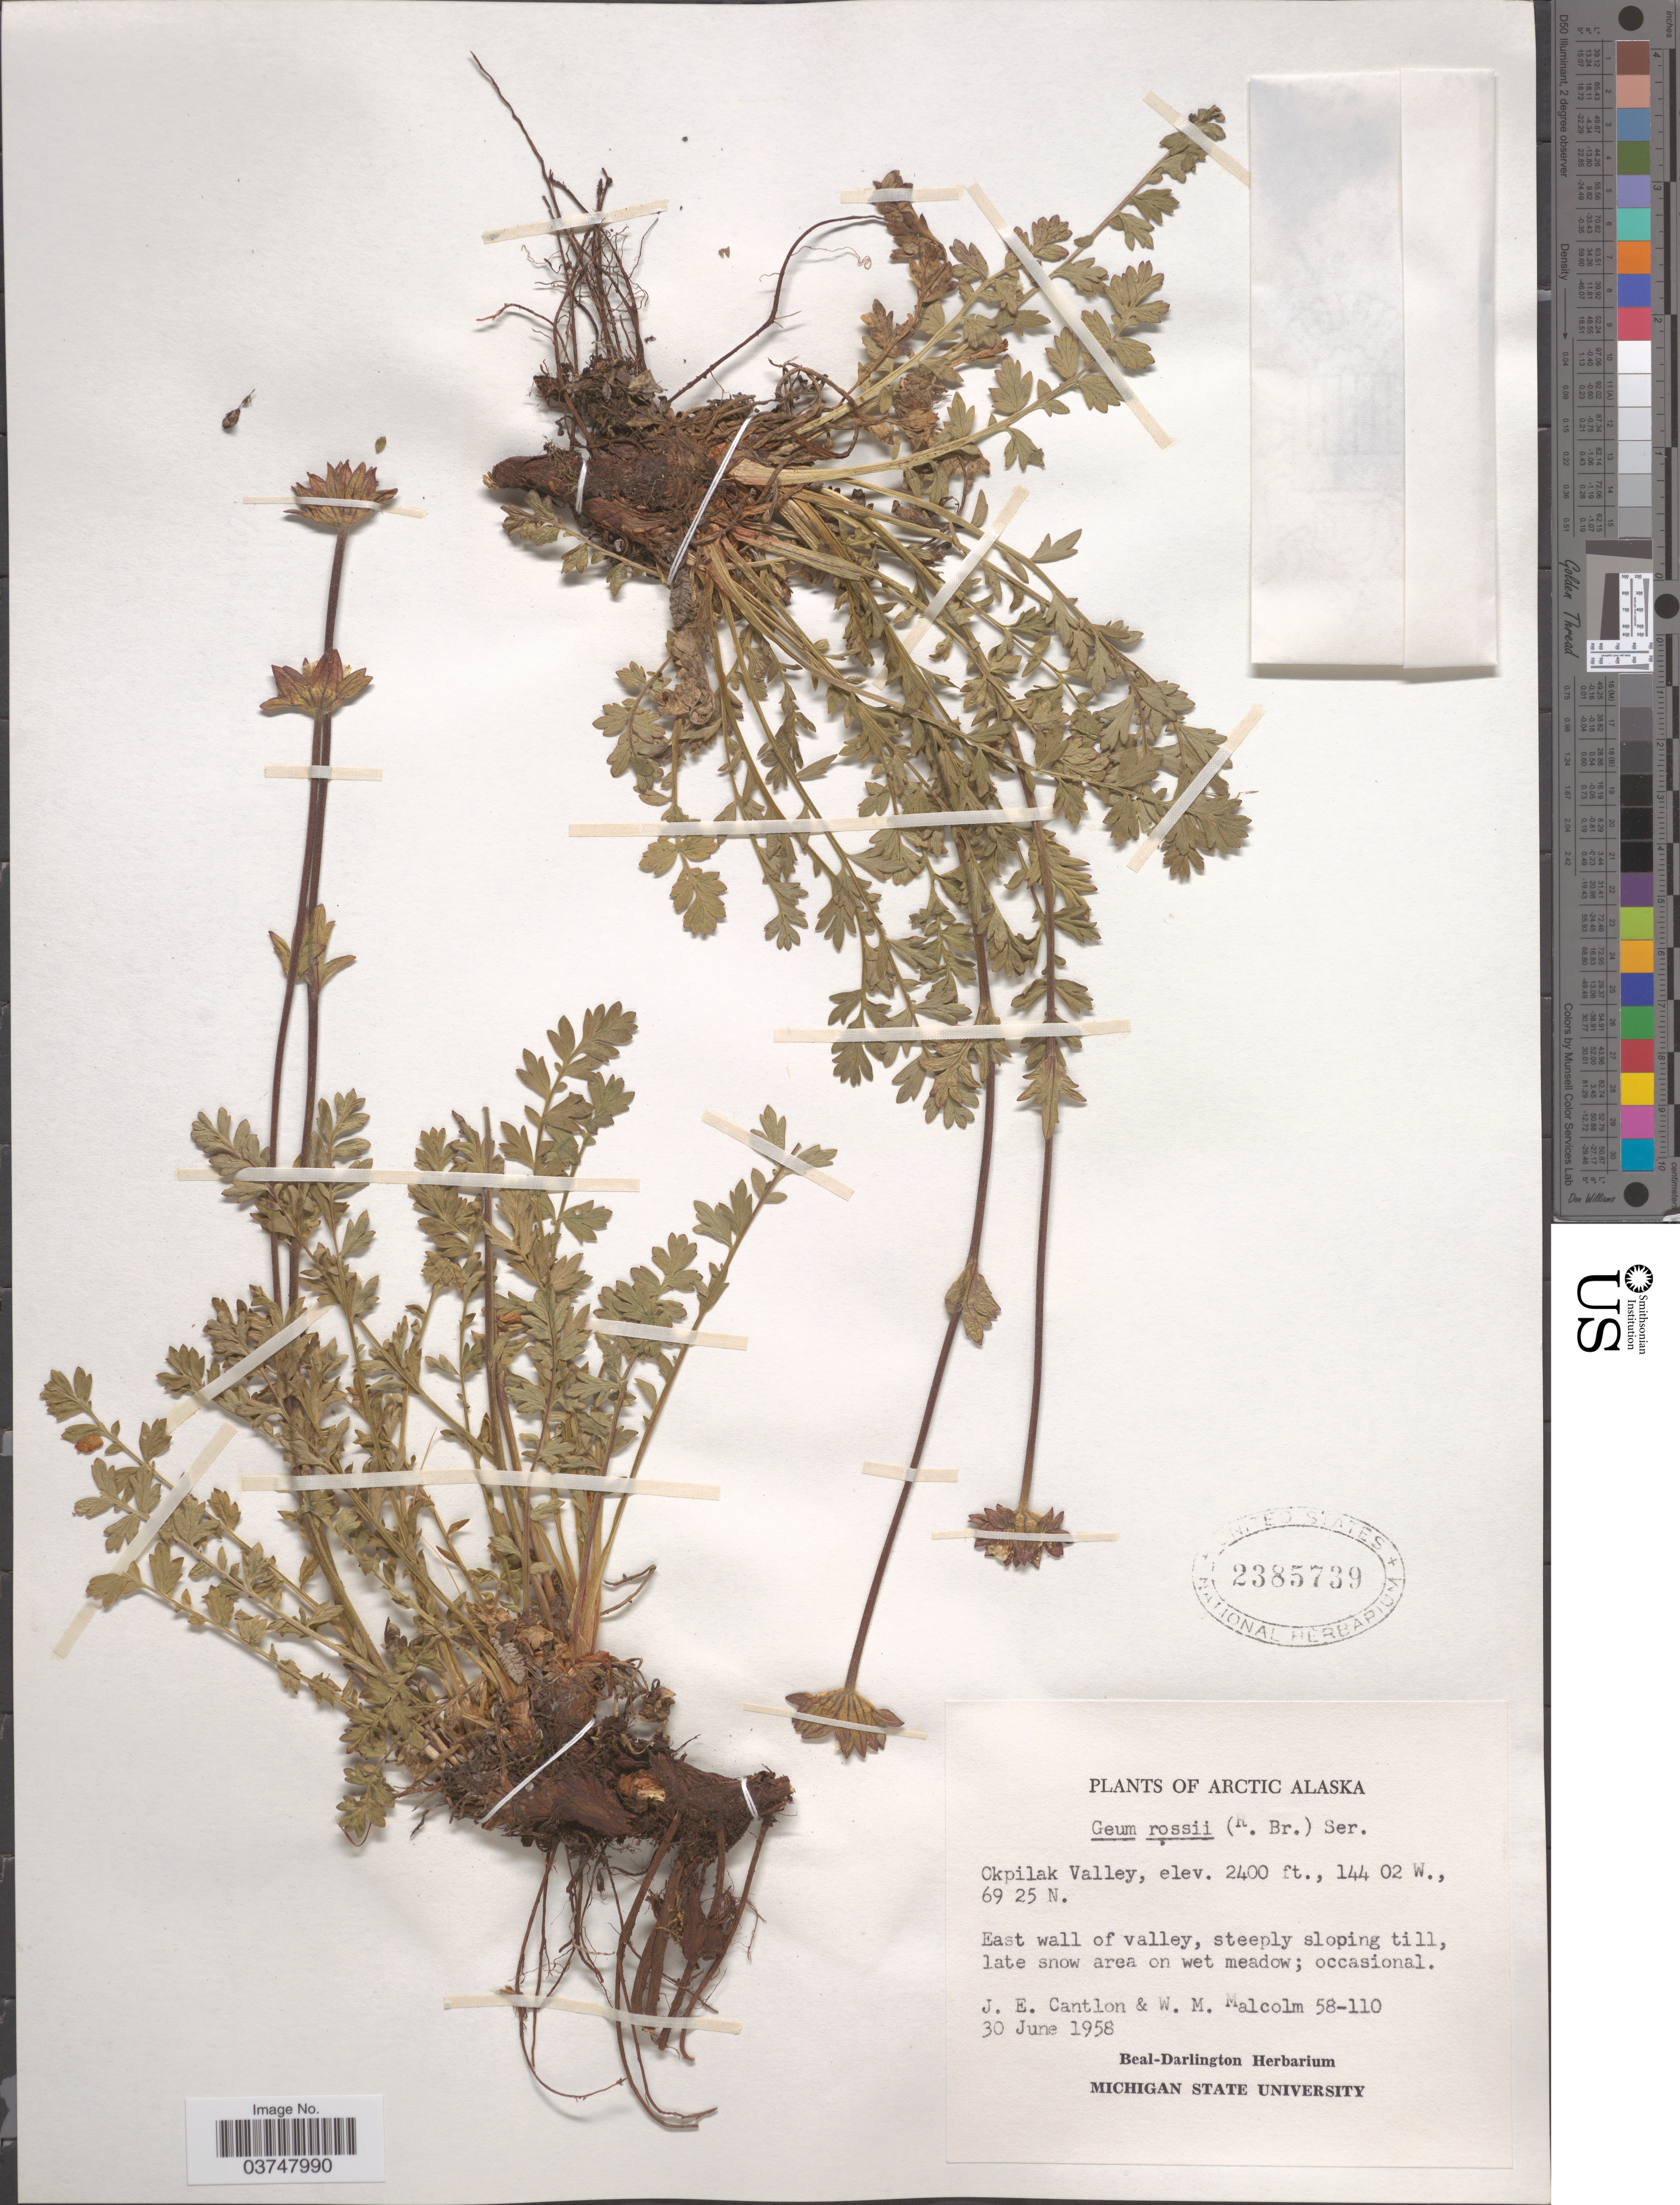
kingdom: Plantae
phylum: Tracheophyta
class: Magnoliopsida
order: Rosales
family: Rosaceae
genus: Geum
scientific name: Geum rossii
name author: (R. Br.) Ser.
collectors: J. Cantlon & W. Malcolm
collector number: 58-110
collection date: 1958-06-30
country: United States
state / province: Alaska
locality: Arctic Alaska. Okpilak Valley. East wall of Valley.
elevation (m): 732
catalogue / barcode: US 2385739